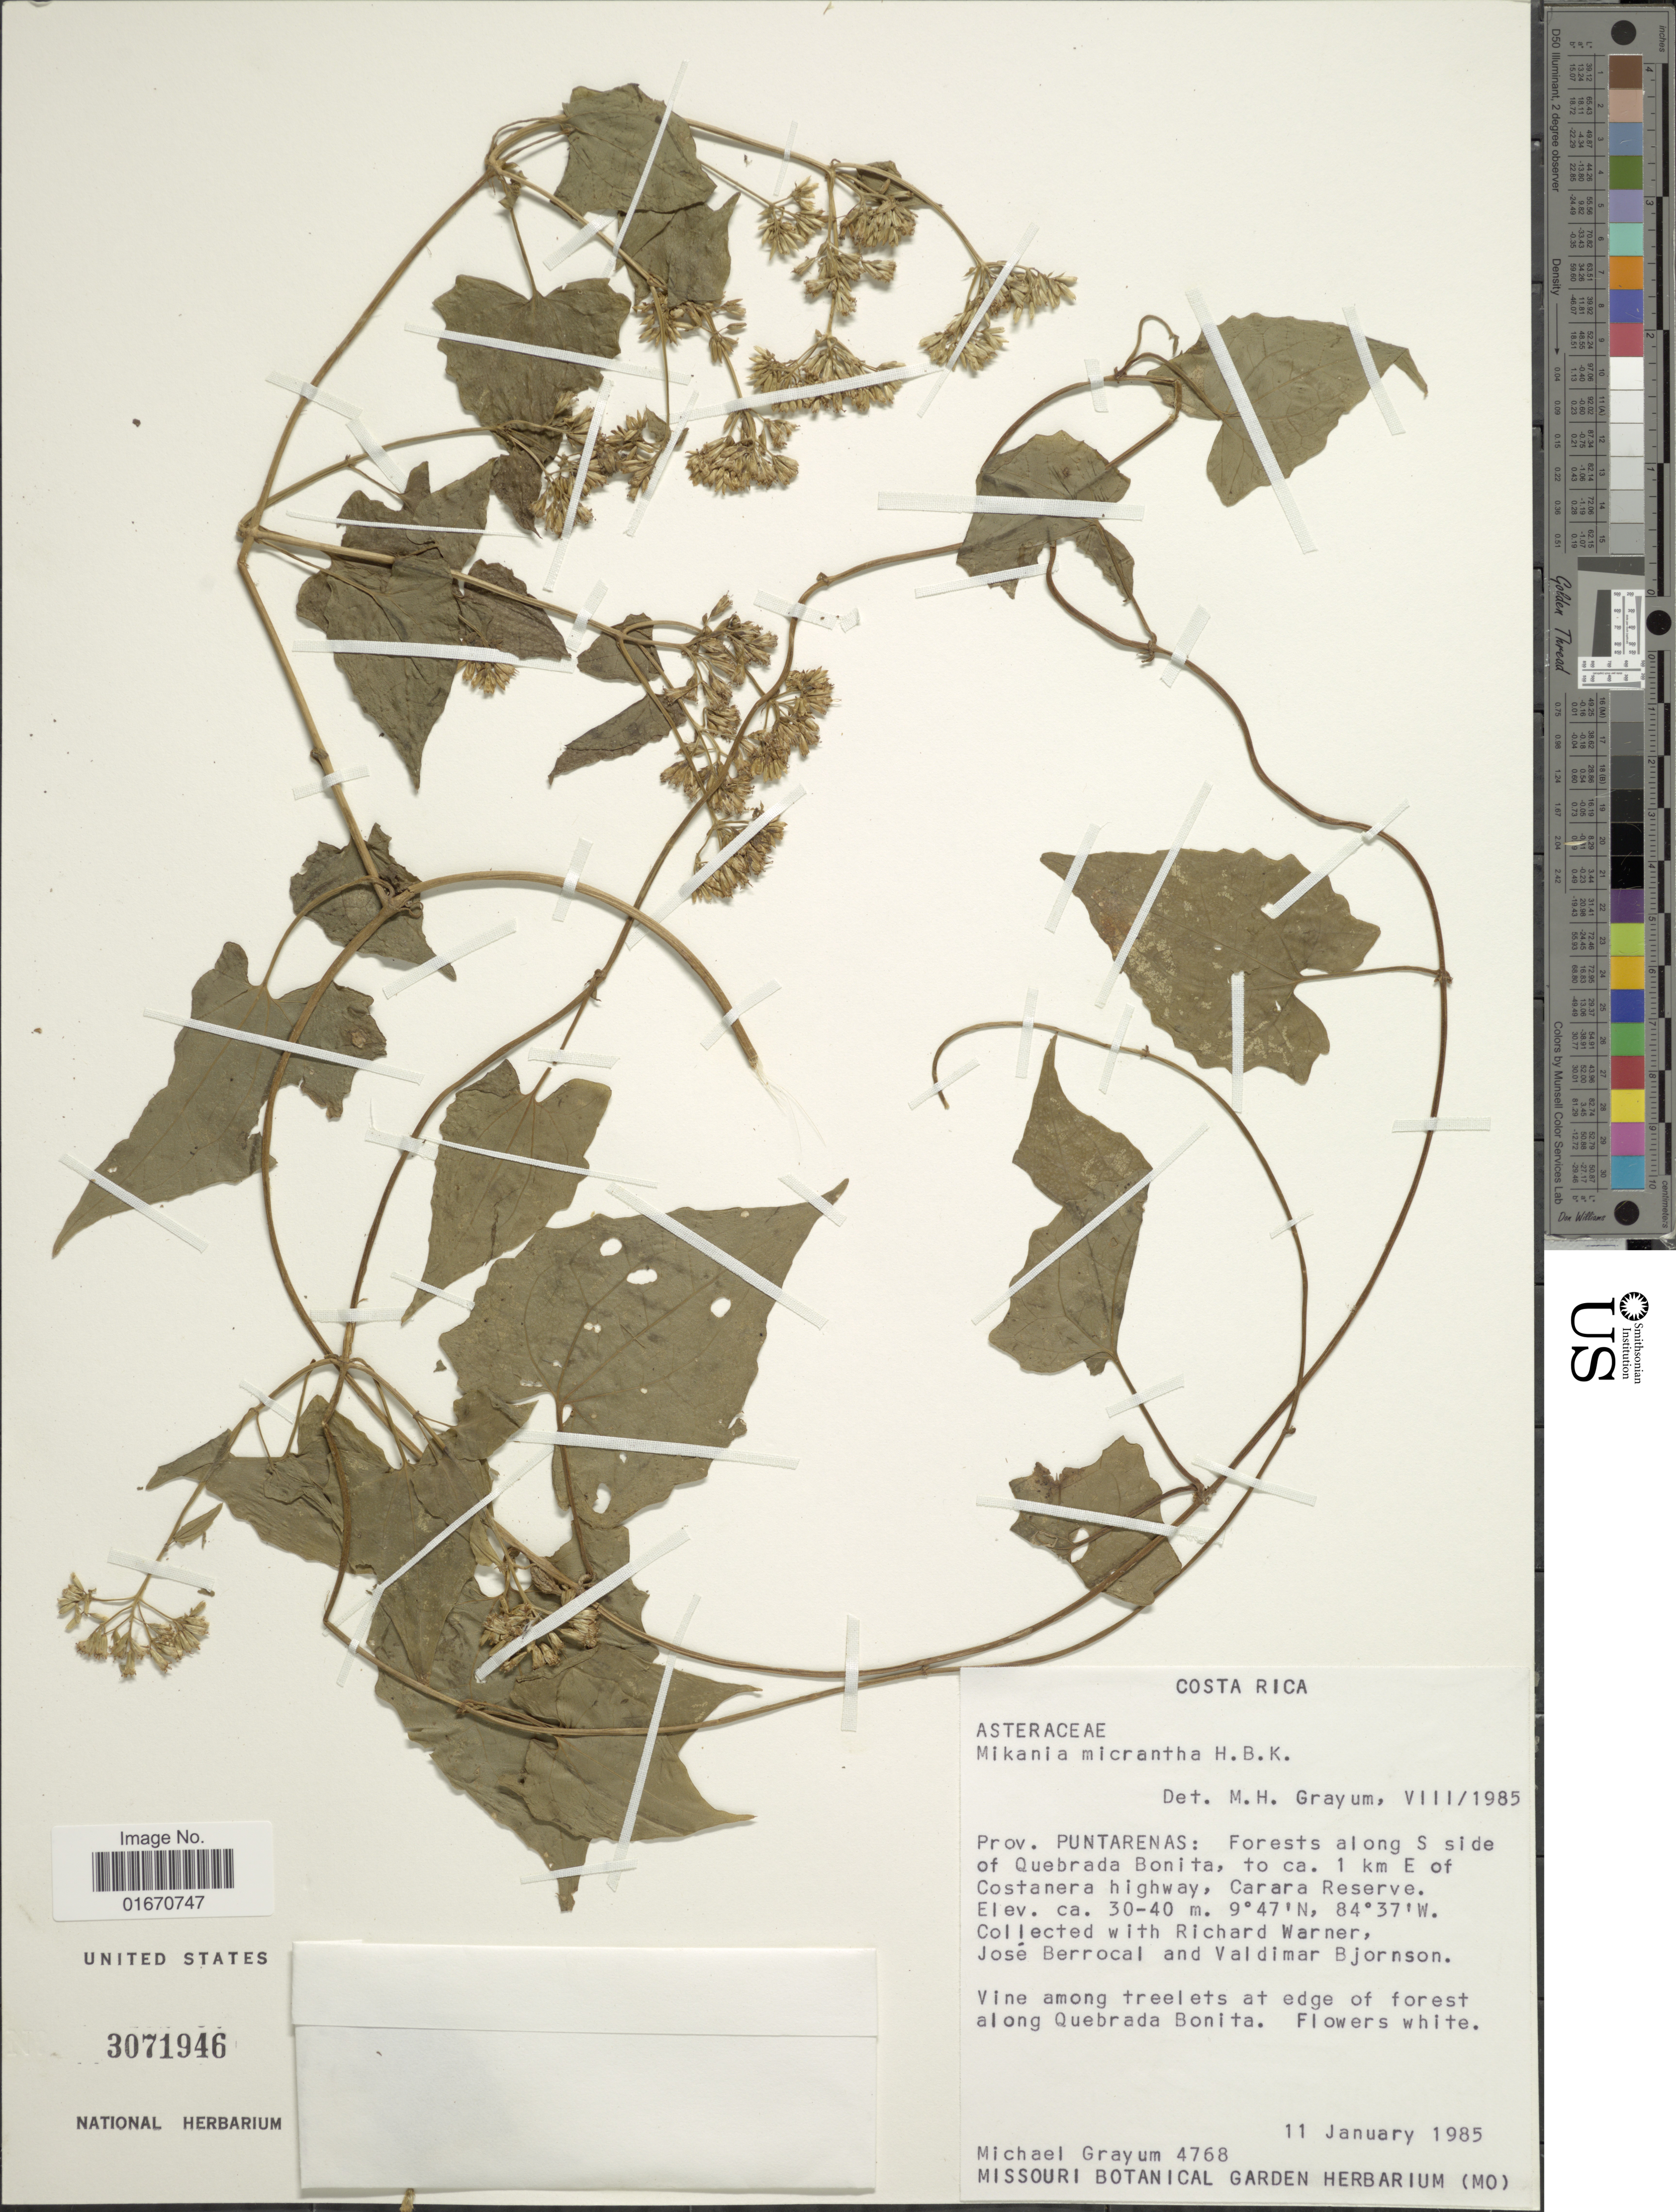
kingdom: Plantae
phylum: Tracheophyta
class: Magnoliopsida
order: Asterales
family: Asteraceae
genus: Mikania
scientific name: Mikania micrantha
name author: Kunth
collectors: M. H. Grayum, R. Warner, J. Berrocal & V. Bjornson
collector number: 4768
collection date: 1985-01-11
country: Costa Rica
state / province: Puntarenas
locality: Forests along S side of Quebrada Bonita, to ca 1 km E of Costanera highway, Carara Reserve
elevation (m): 30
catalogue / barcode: US 3071946